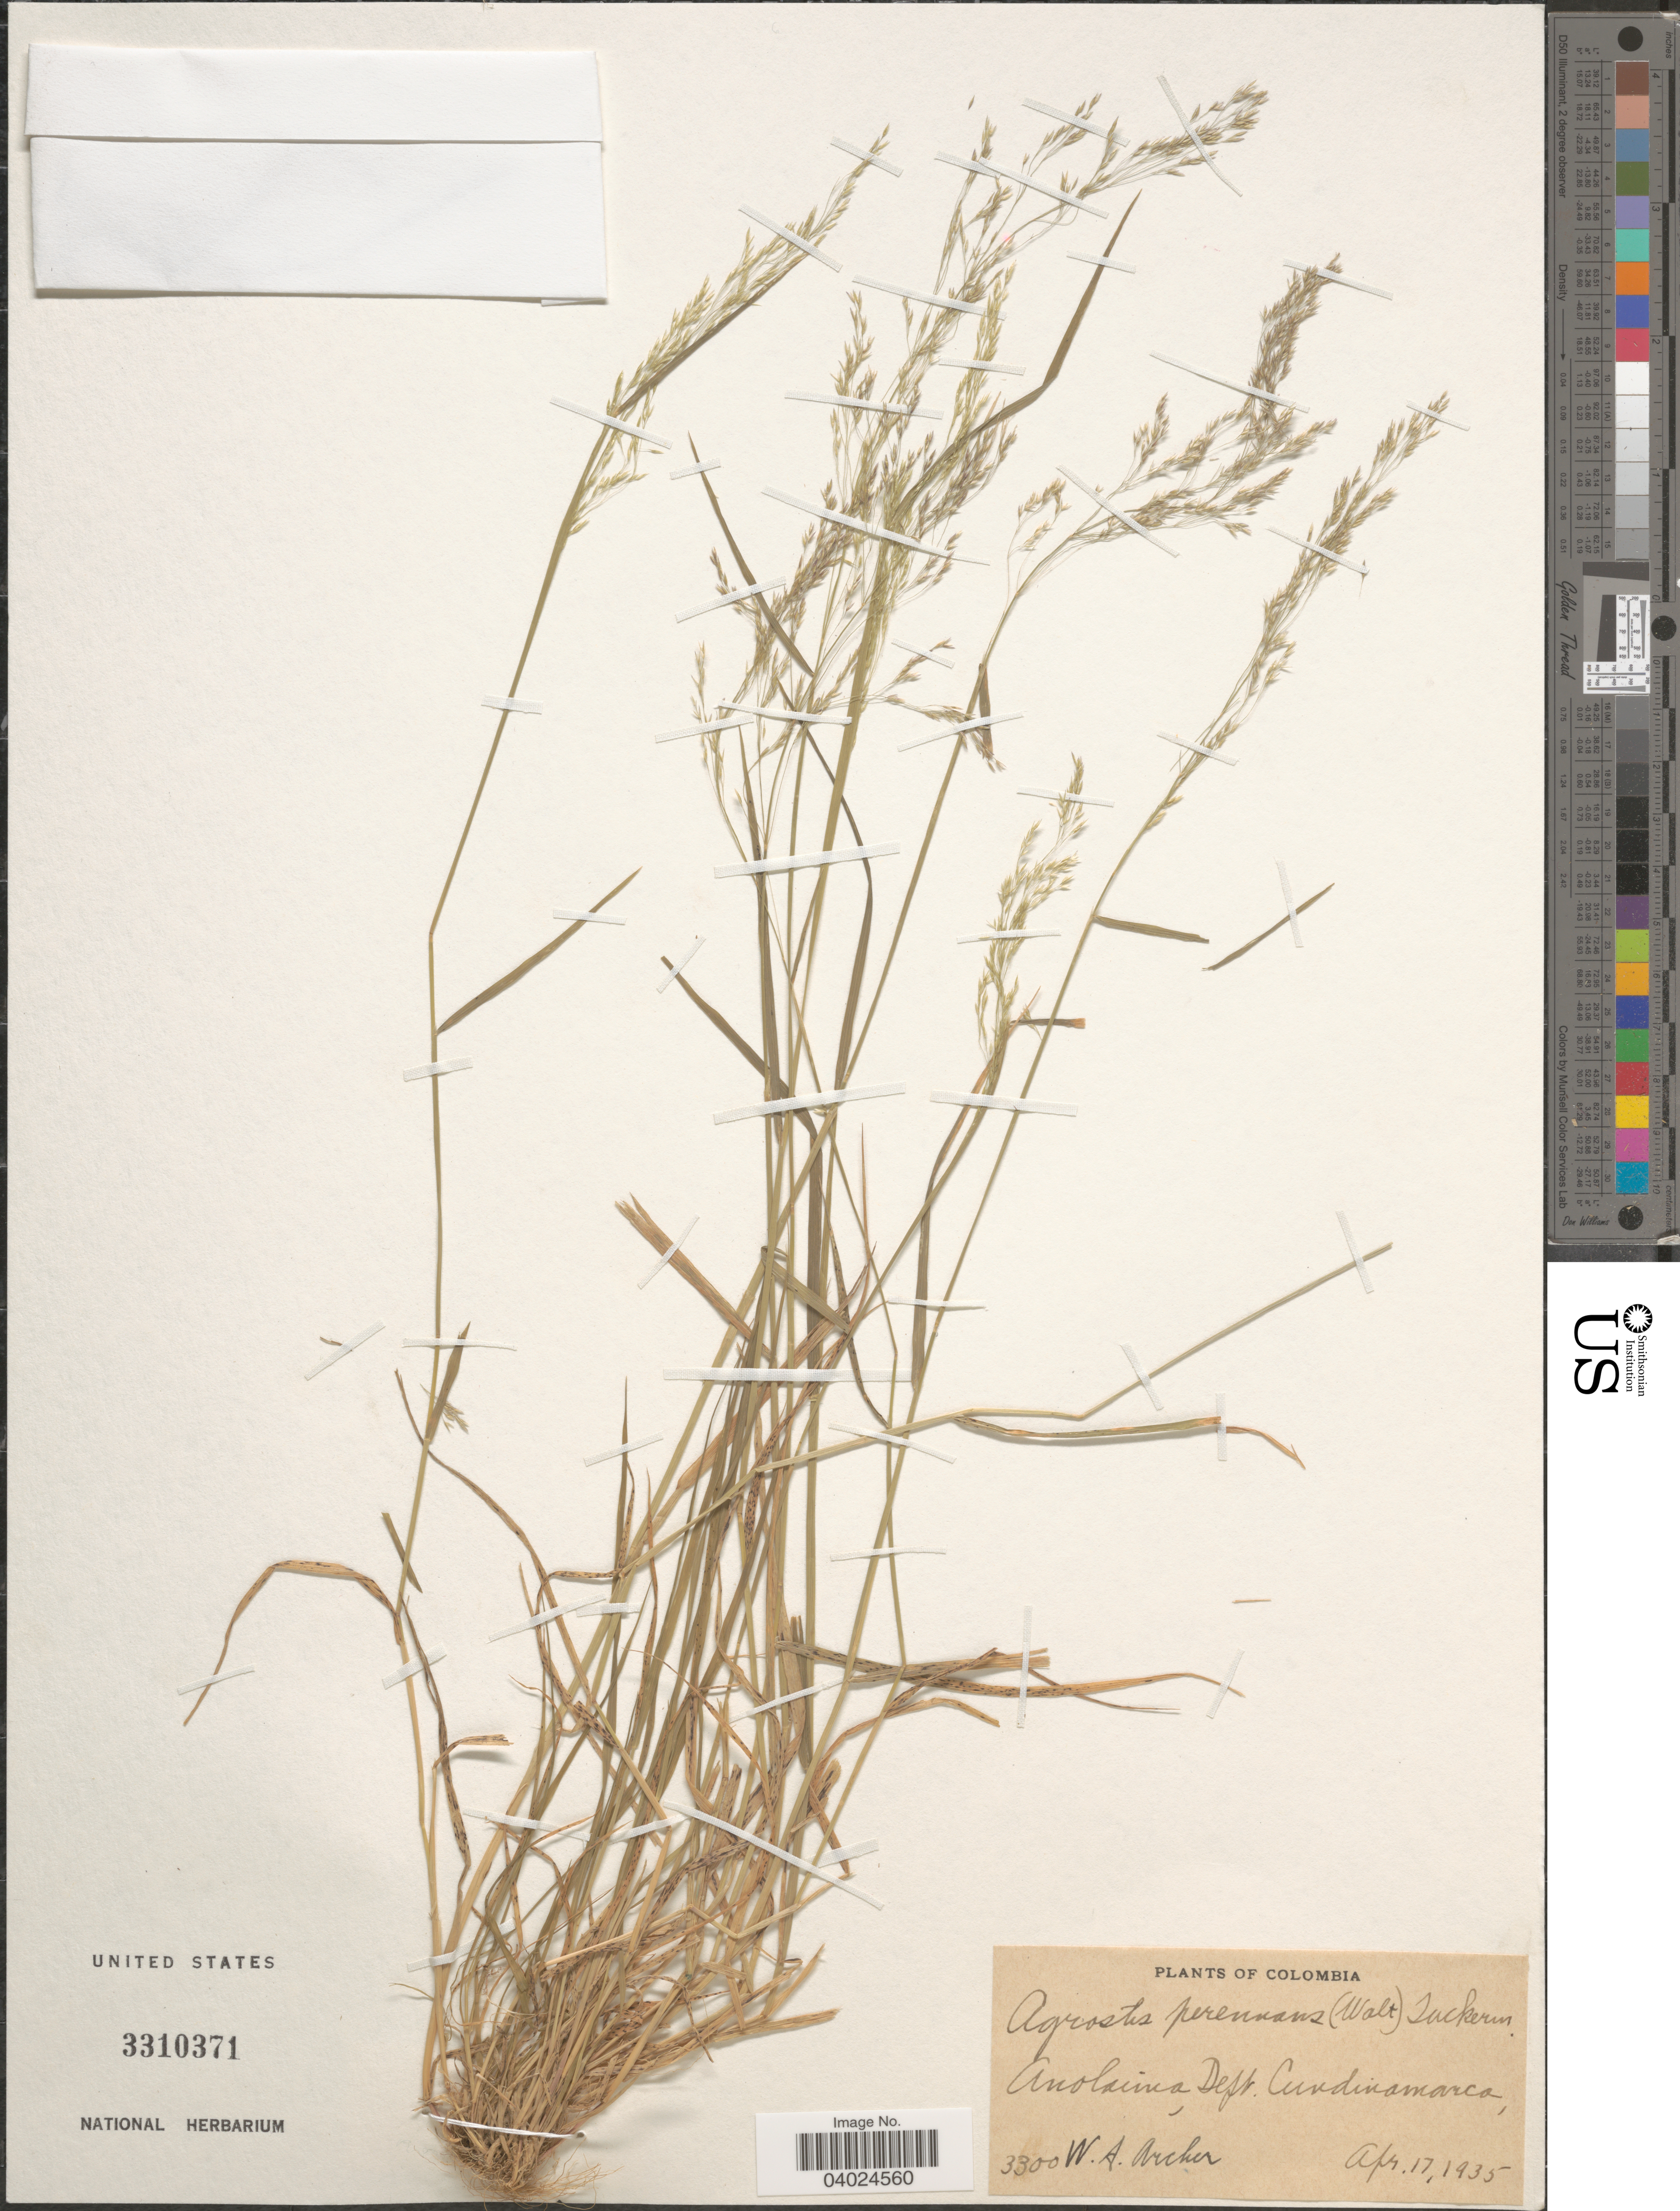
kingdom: Plantae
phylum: Tracheophyta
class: Liliopsida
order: Poales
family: Poaceae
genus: Agrostis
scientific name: Agrostis perennans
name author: (Walter) Tuck.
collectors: W. Archer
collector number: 3300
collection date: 1935-04-17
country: Colombia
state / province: Cundinamarca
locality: Anolaima, Dept. Cundinamarca.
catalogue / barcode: US 3310371